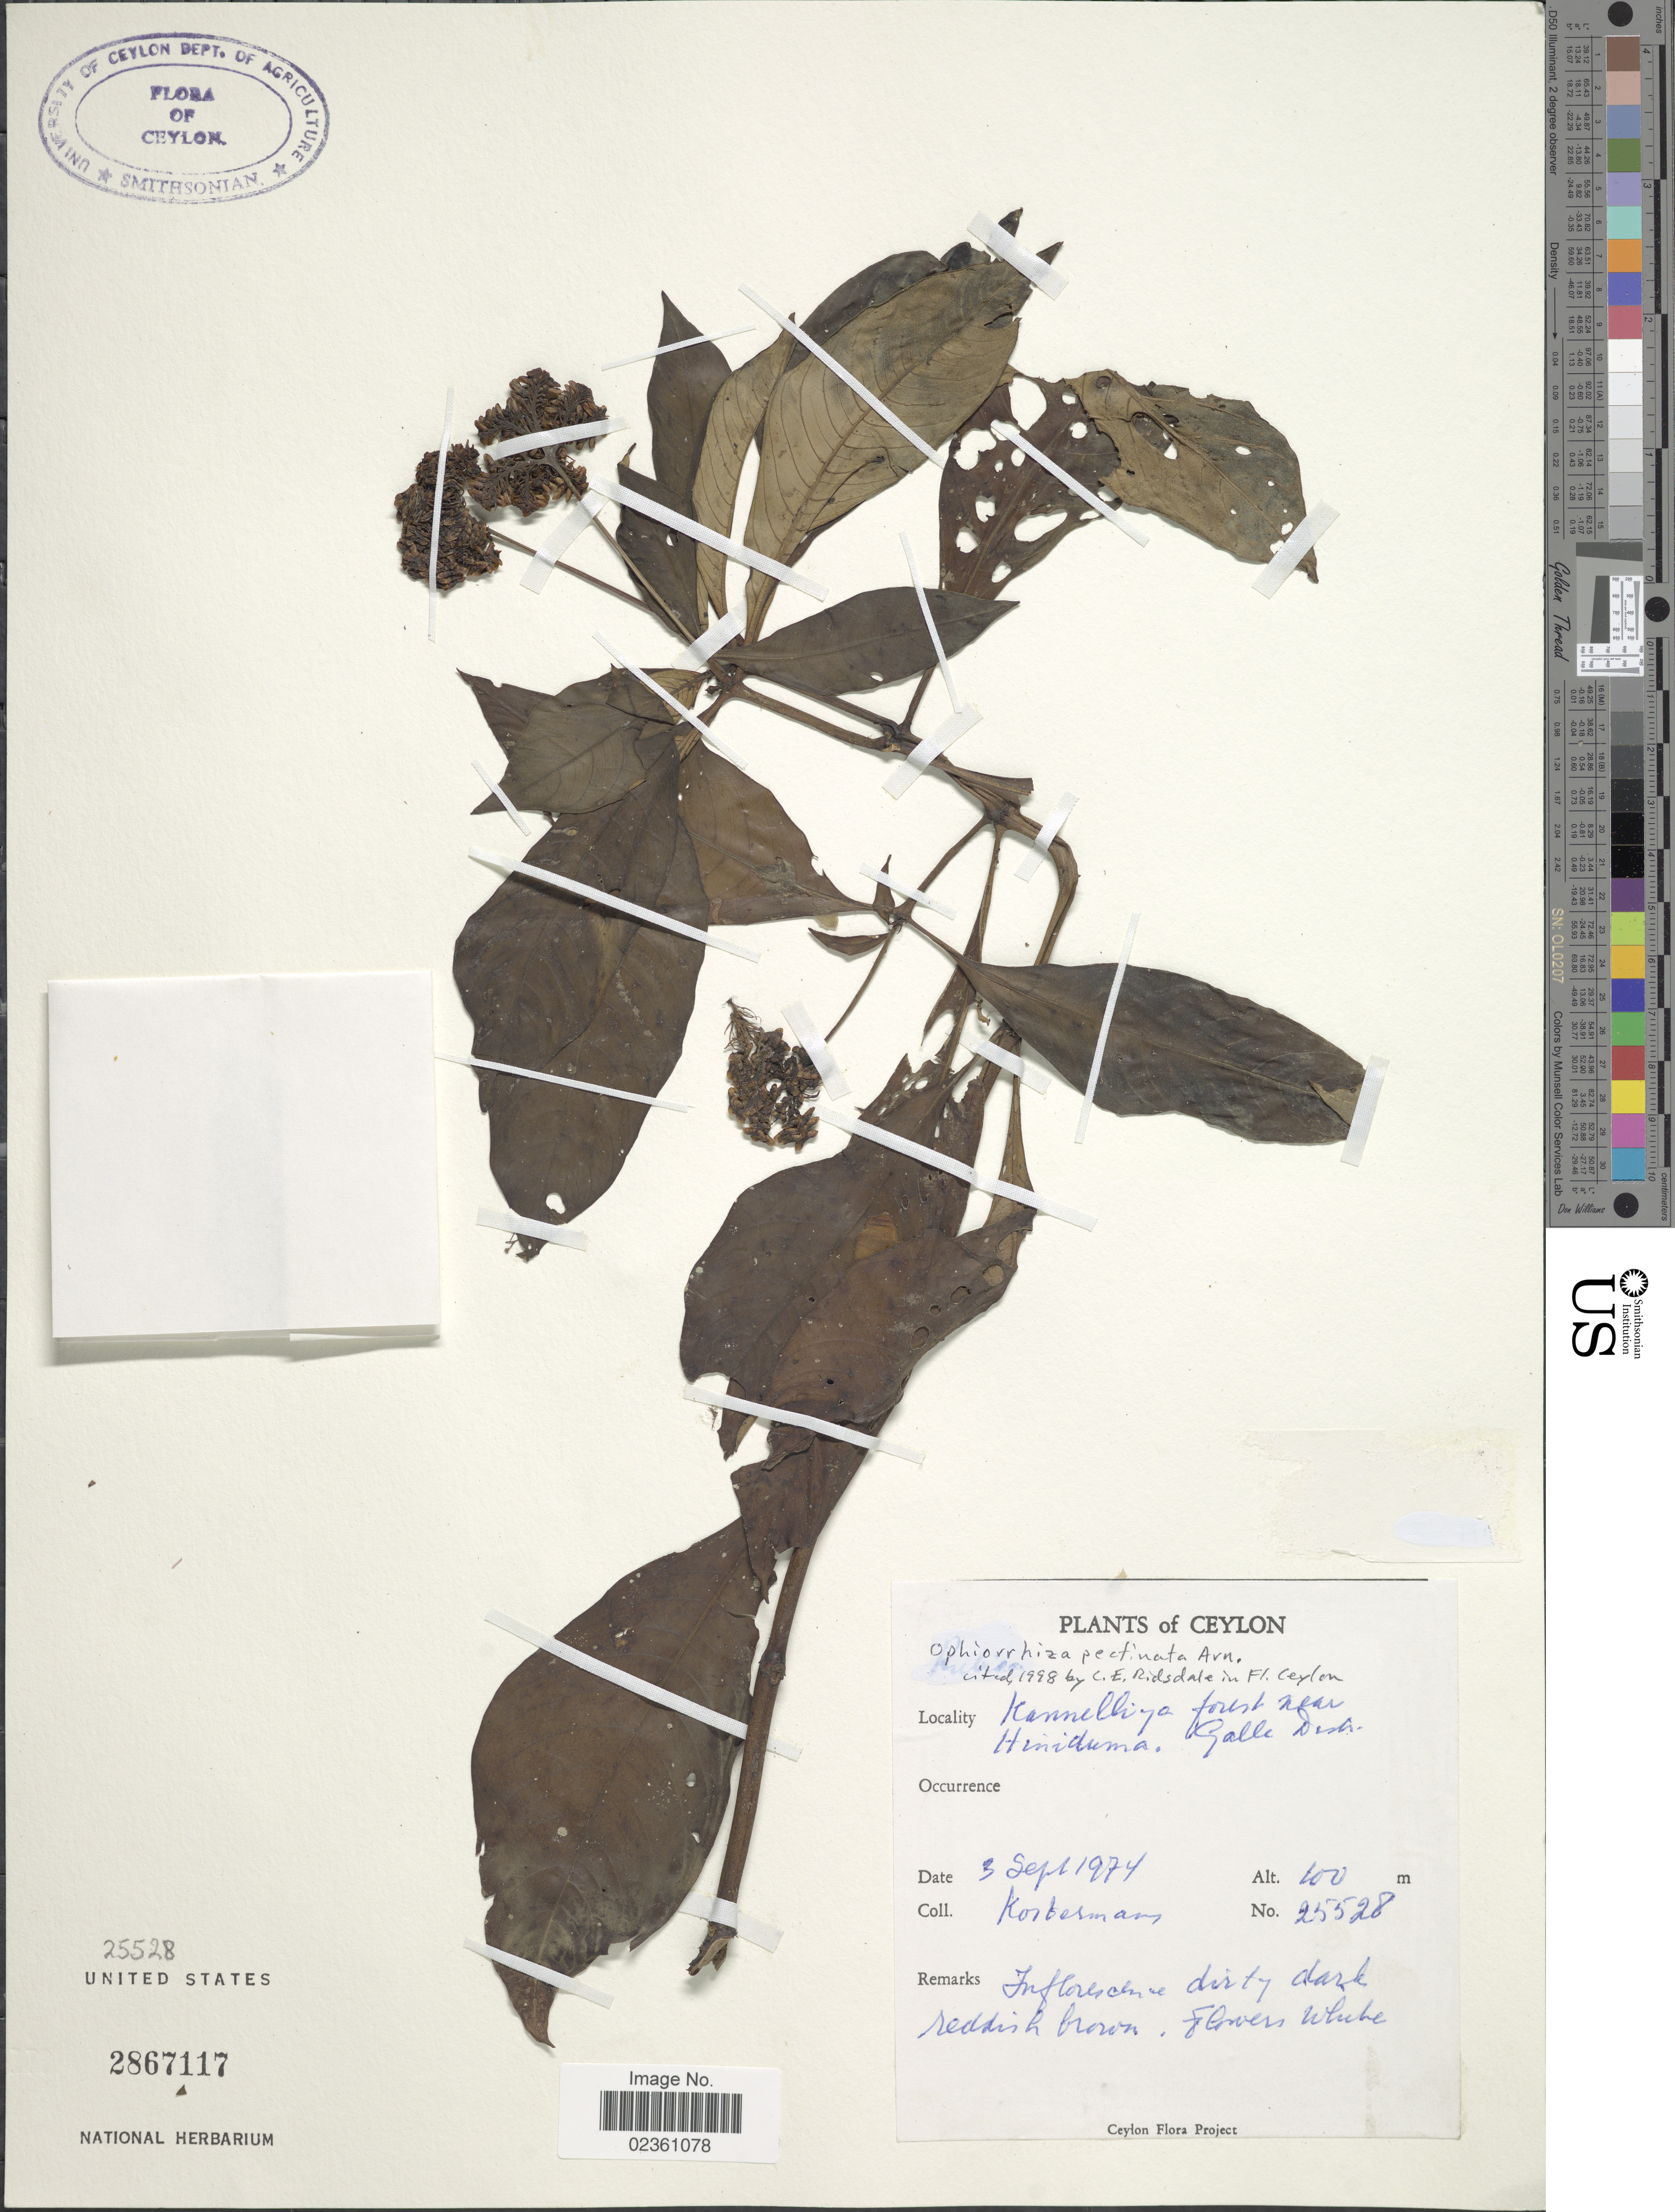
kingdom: Plantae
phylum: Tracheophyta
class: Magnoliopsida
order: Gentianales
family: Rubiaceae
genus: Ophiorrhiza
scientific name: Ophiorrhiza pectinata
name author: Arn.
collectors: Kostermans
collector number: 25528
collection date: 1974-09-03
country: Sri Lanka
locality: Ceylon, Kannelhiya forest near Hiniduma, Galle Distr.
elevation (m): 100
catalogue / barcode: US 2867117